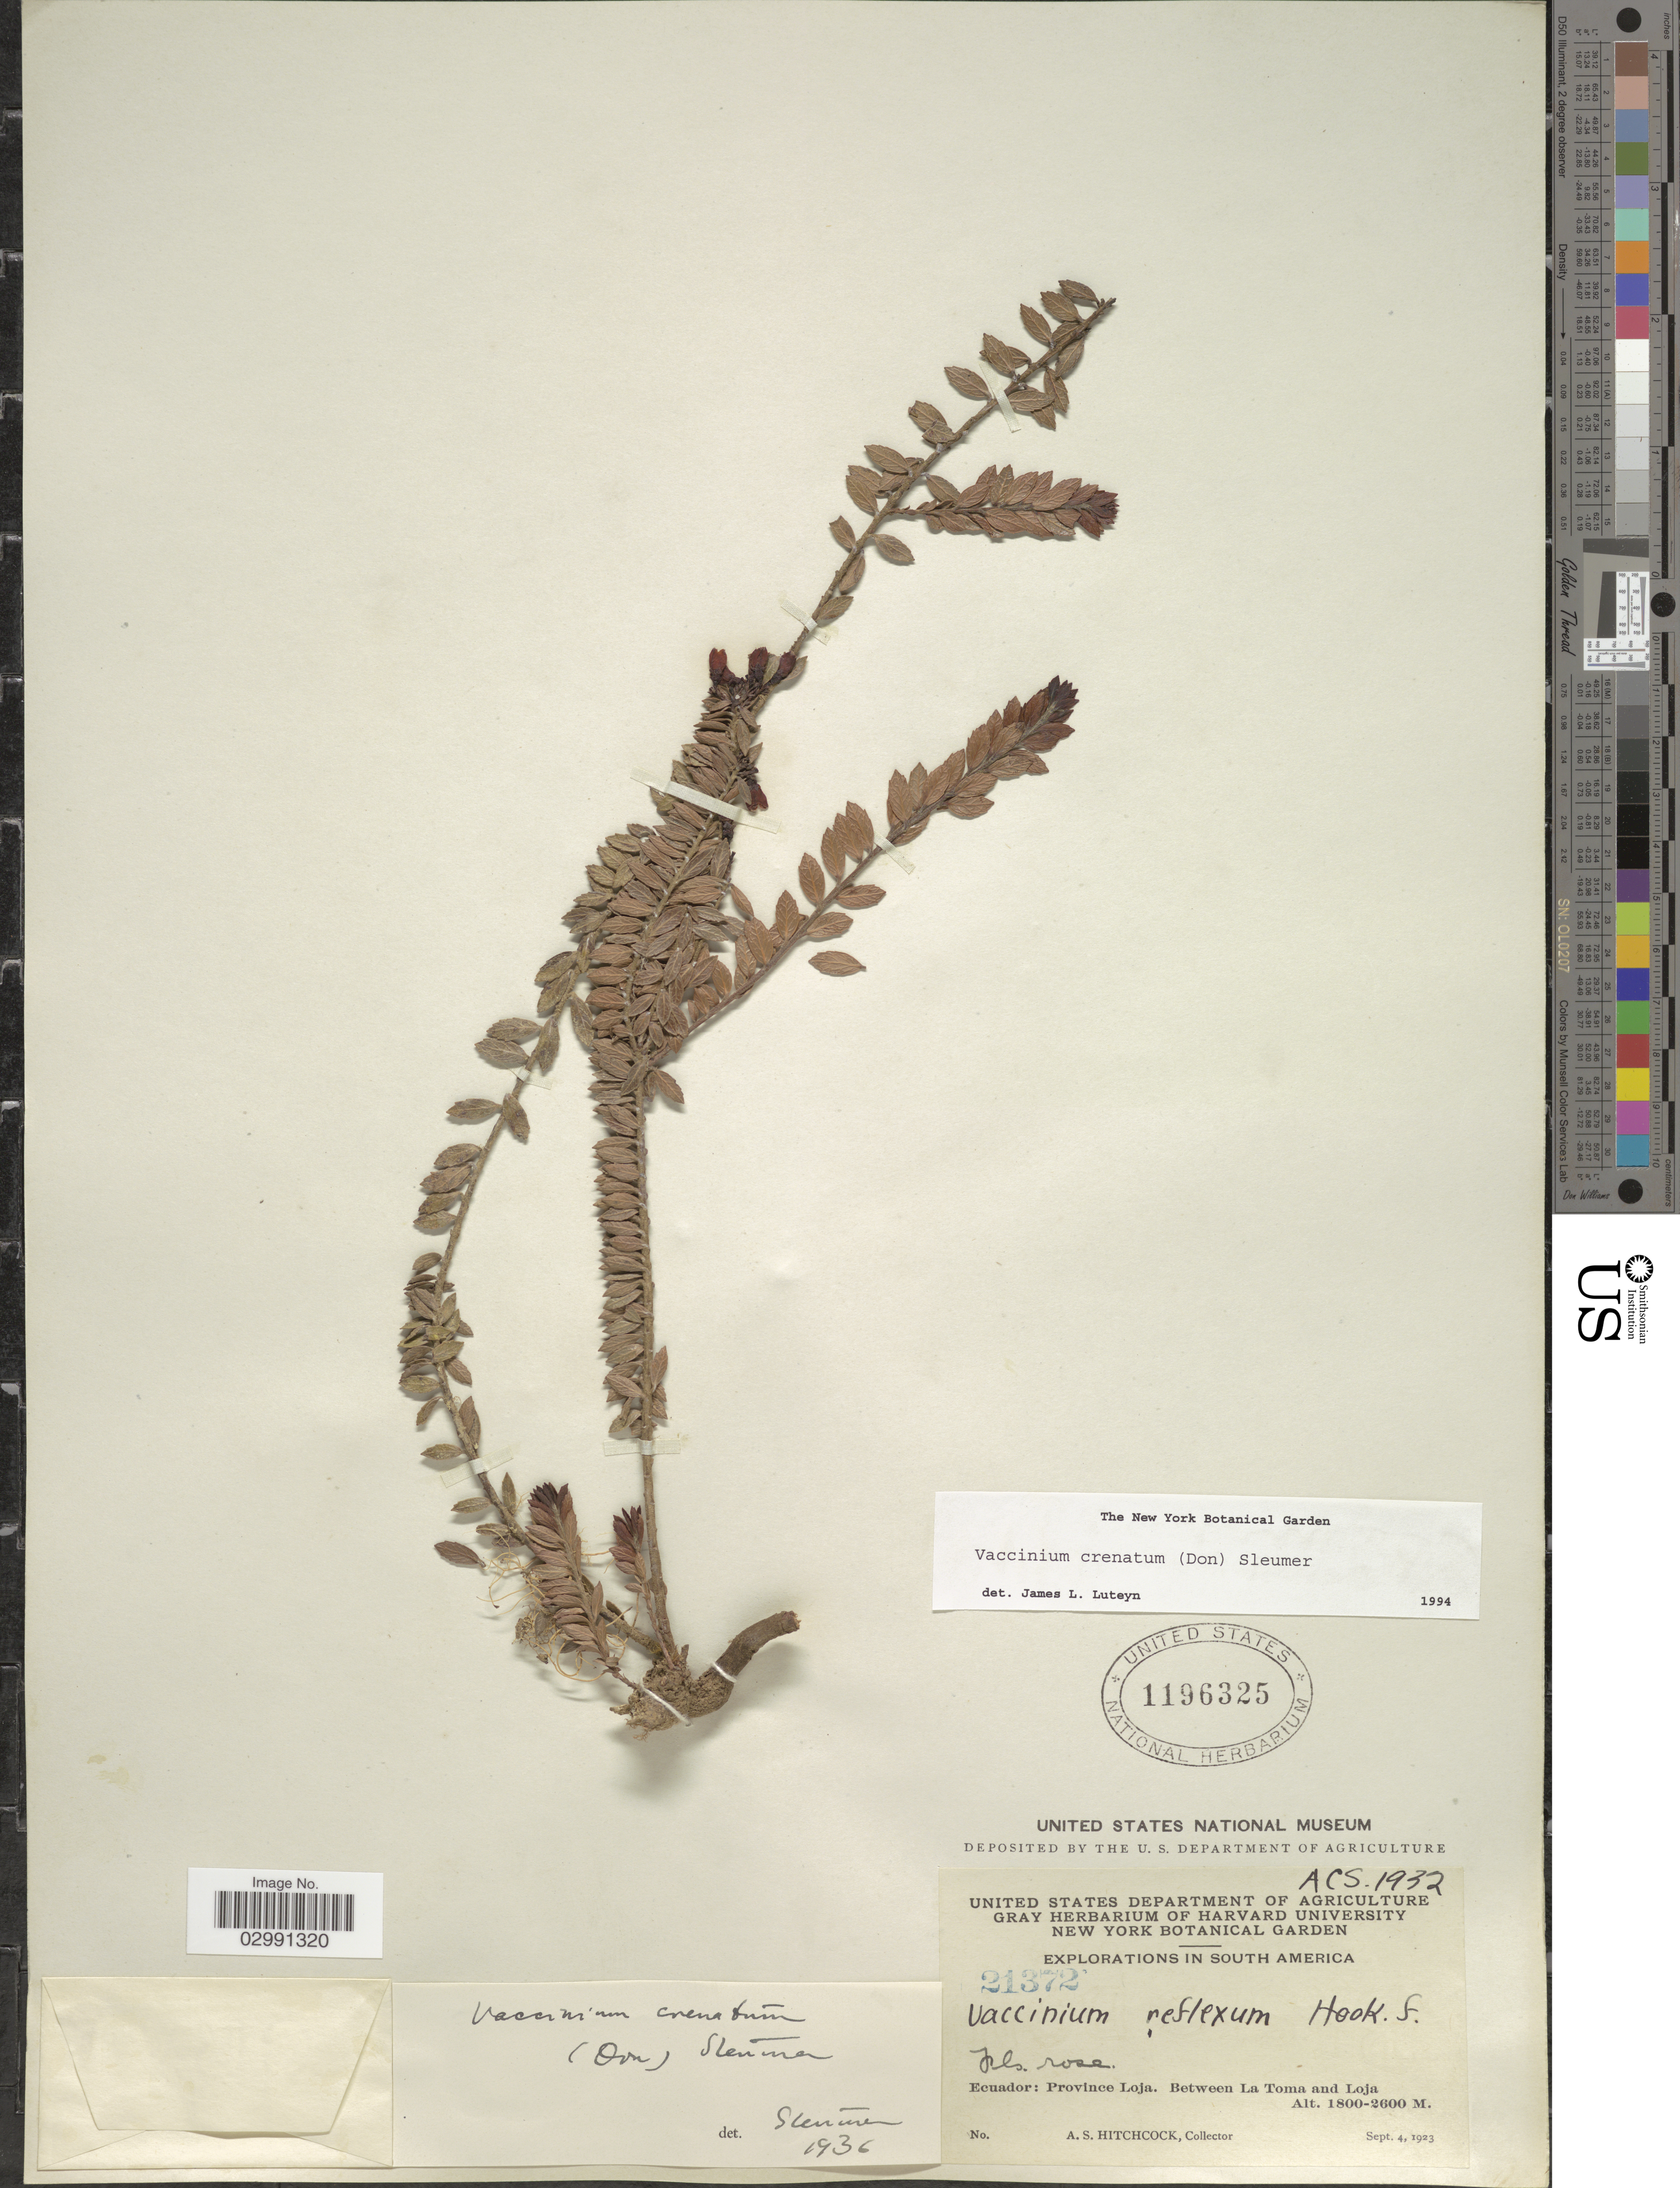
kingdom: Plantae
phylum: Tracheophyta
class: Magnoliopsida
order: Ericales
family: Ericaceae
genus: Vaccinium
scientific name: Vaccinium crenatum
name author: (G. Don) Sleumer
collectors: A. S. Hitchcock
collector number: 21372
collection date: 1923-09-04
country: Ecuador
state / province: Loja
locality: South America. Province Loja. Between La Toma and Loja.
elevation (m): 1800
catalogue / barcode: US 1196325